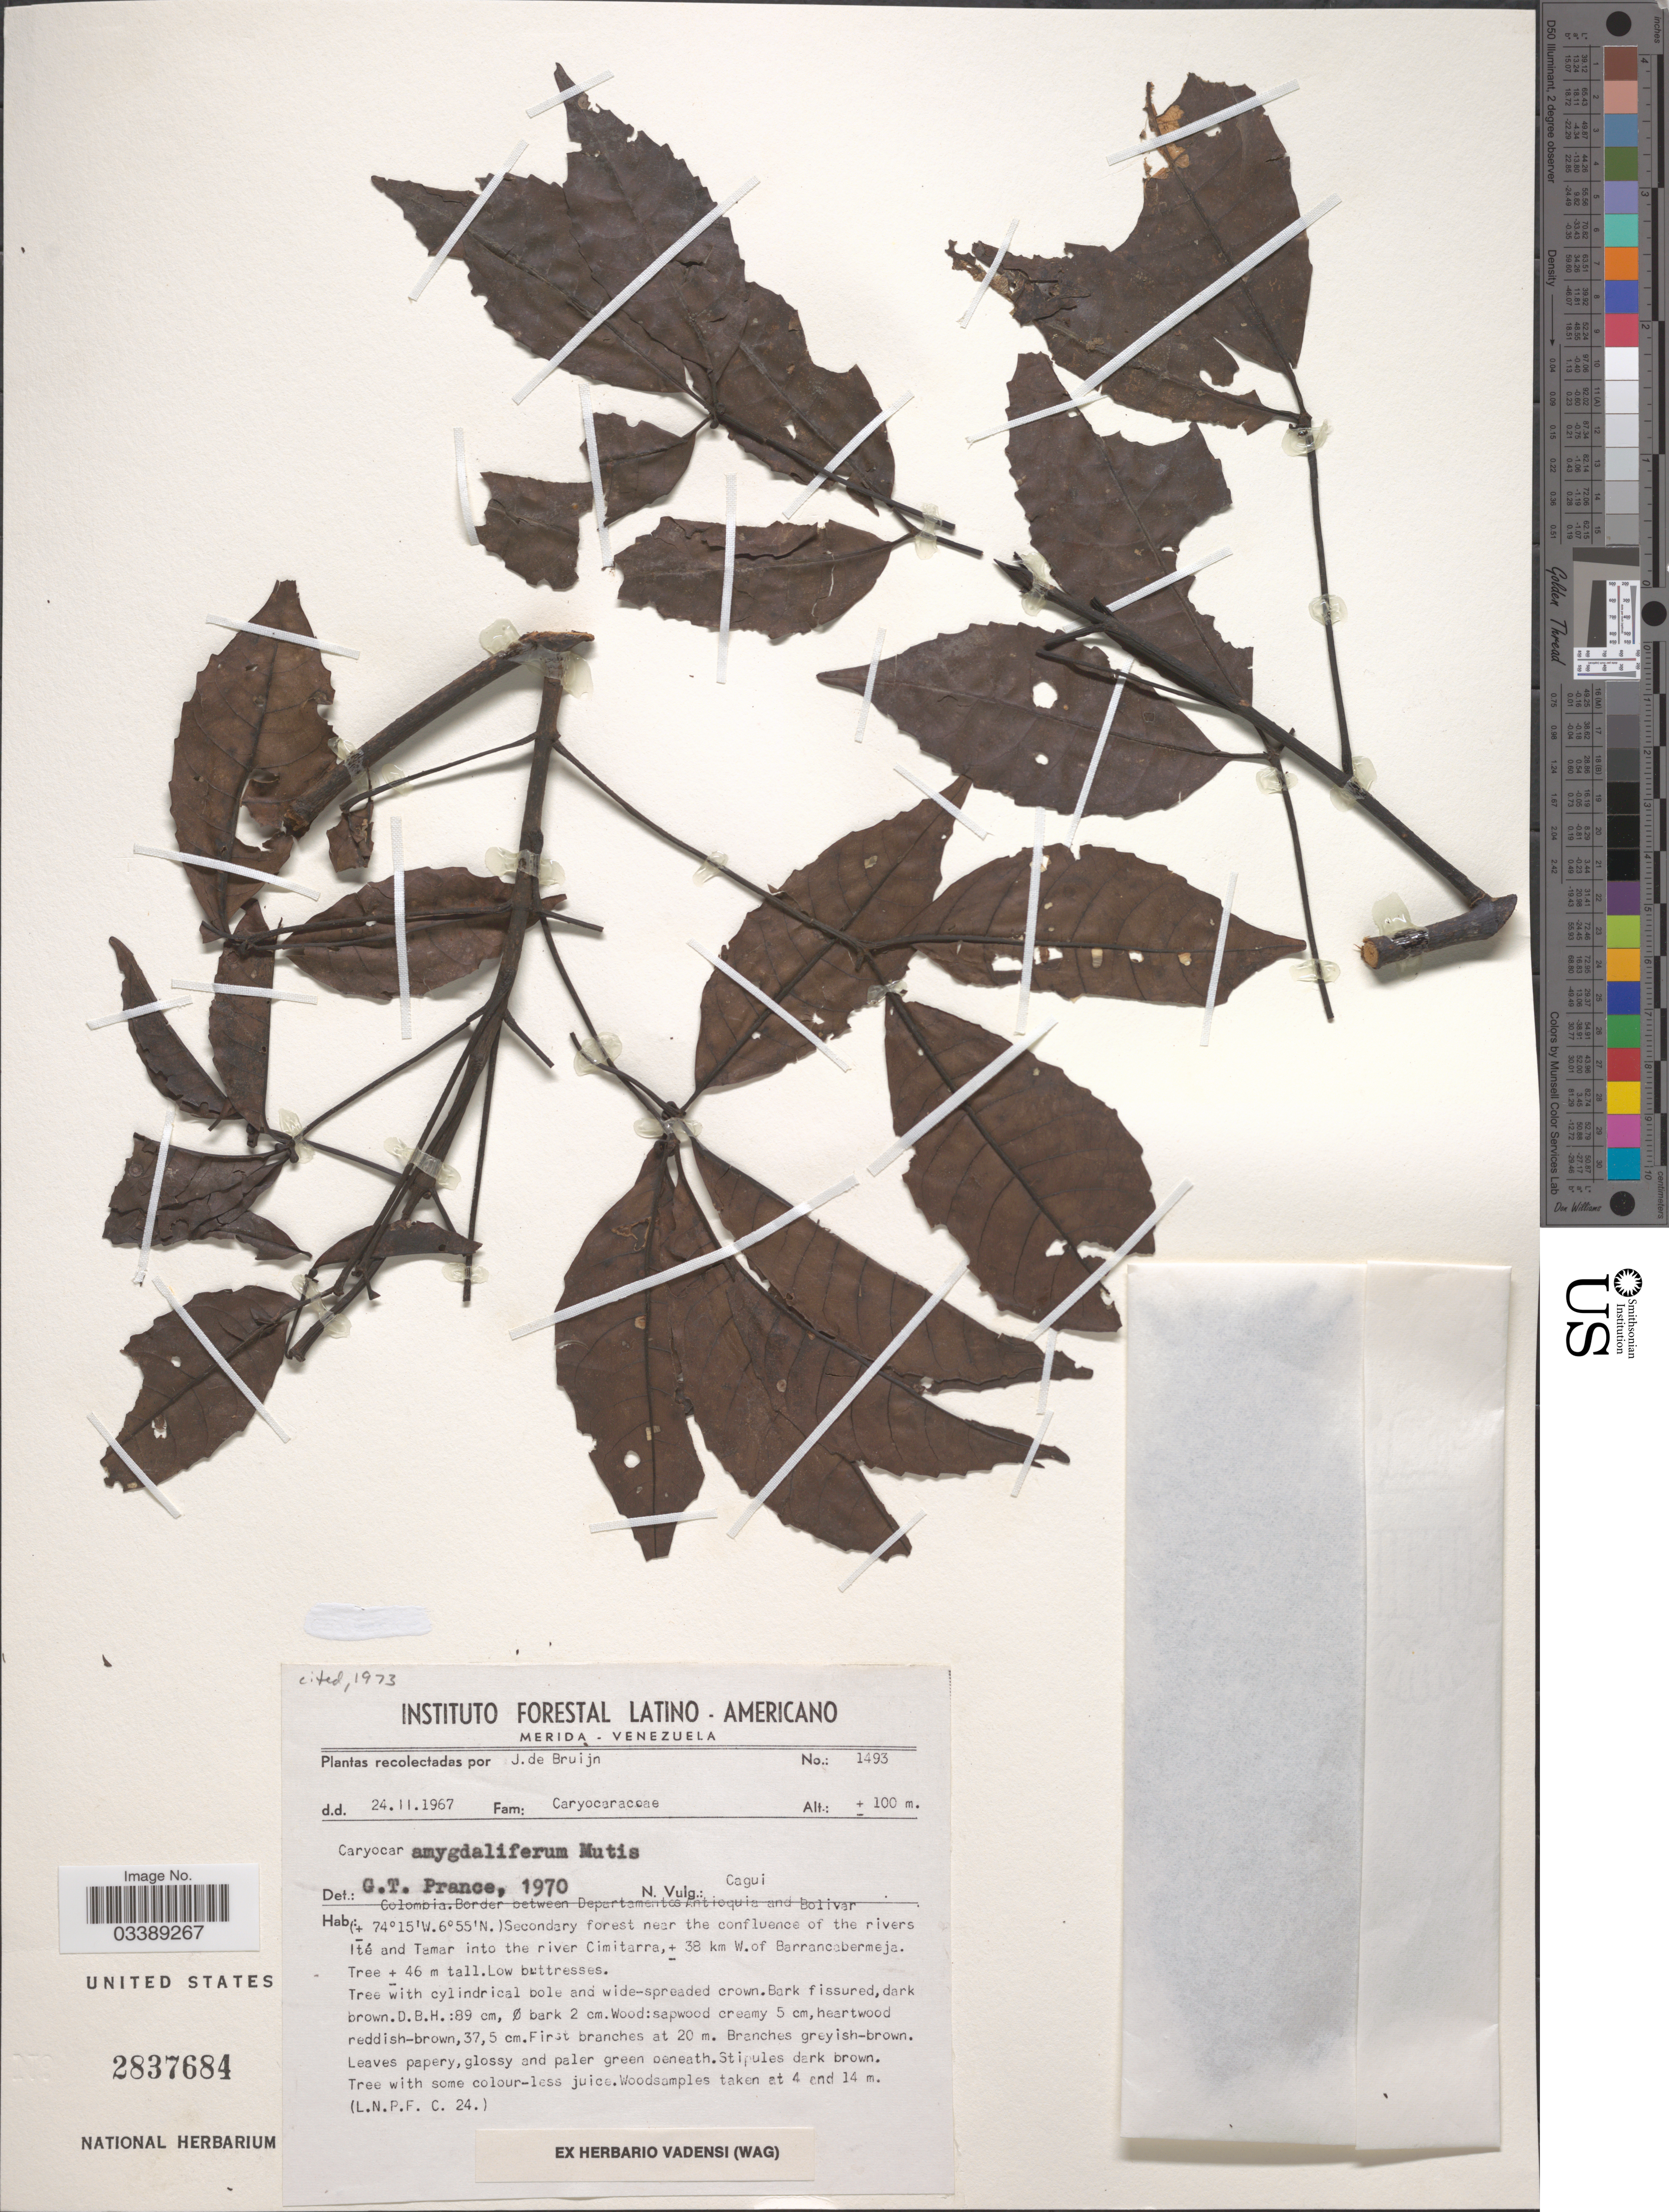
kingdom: Plantae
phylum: Tracheophyta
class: Magnoliopsida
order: Malpighiales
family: Caryocaraceae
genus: Caryocar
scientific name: Caryocar amygdaliferum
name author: Mutis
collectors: J. Bruijn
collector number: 1493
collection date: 1967-02-24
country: Colombia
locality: Border between Departamentos Antioquia and Bolivar. Secondary forest near the confluence of the rivers Ité and Tamar into the river Cimitarra, ± 38 km W. of Barrancabermeja.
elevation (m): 100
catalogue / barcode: US 2837684